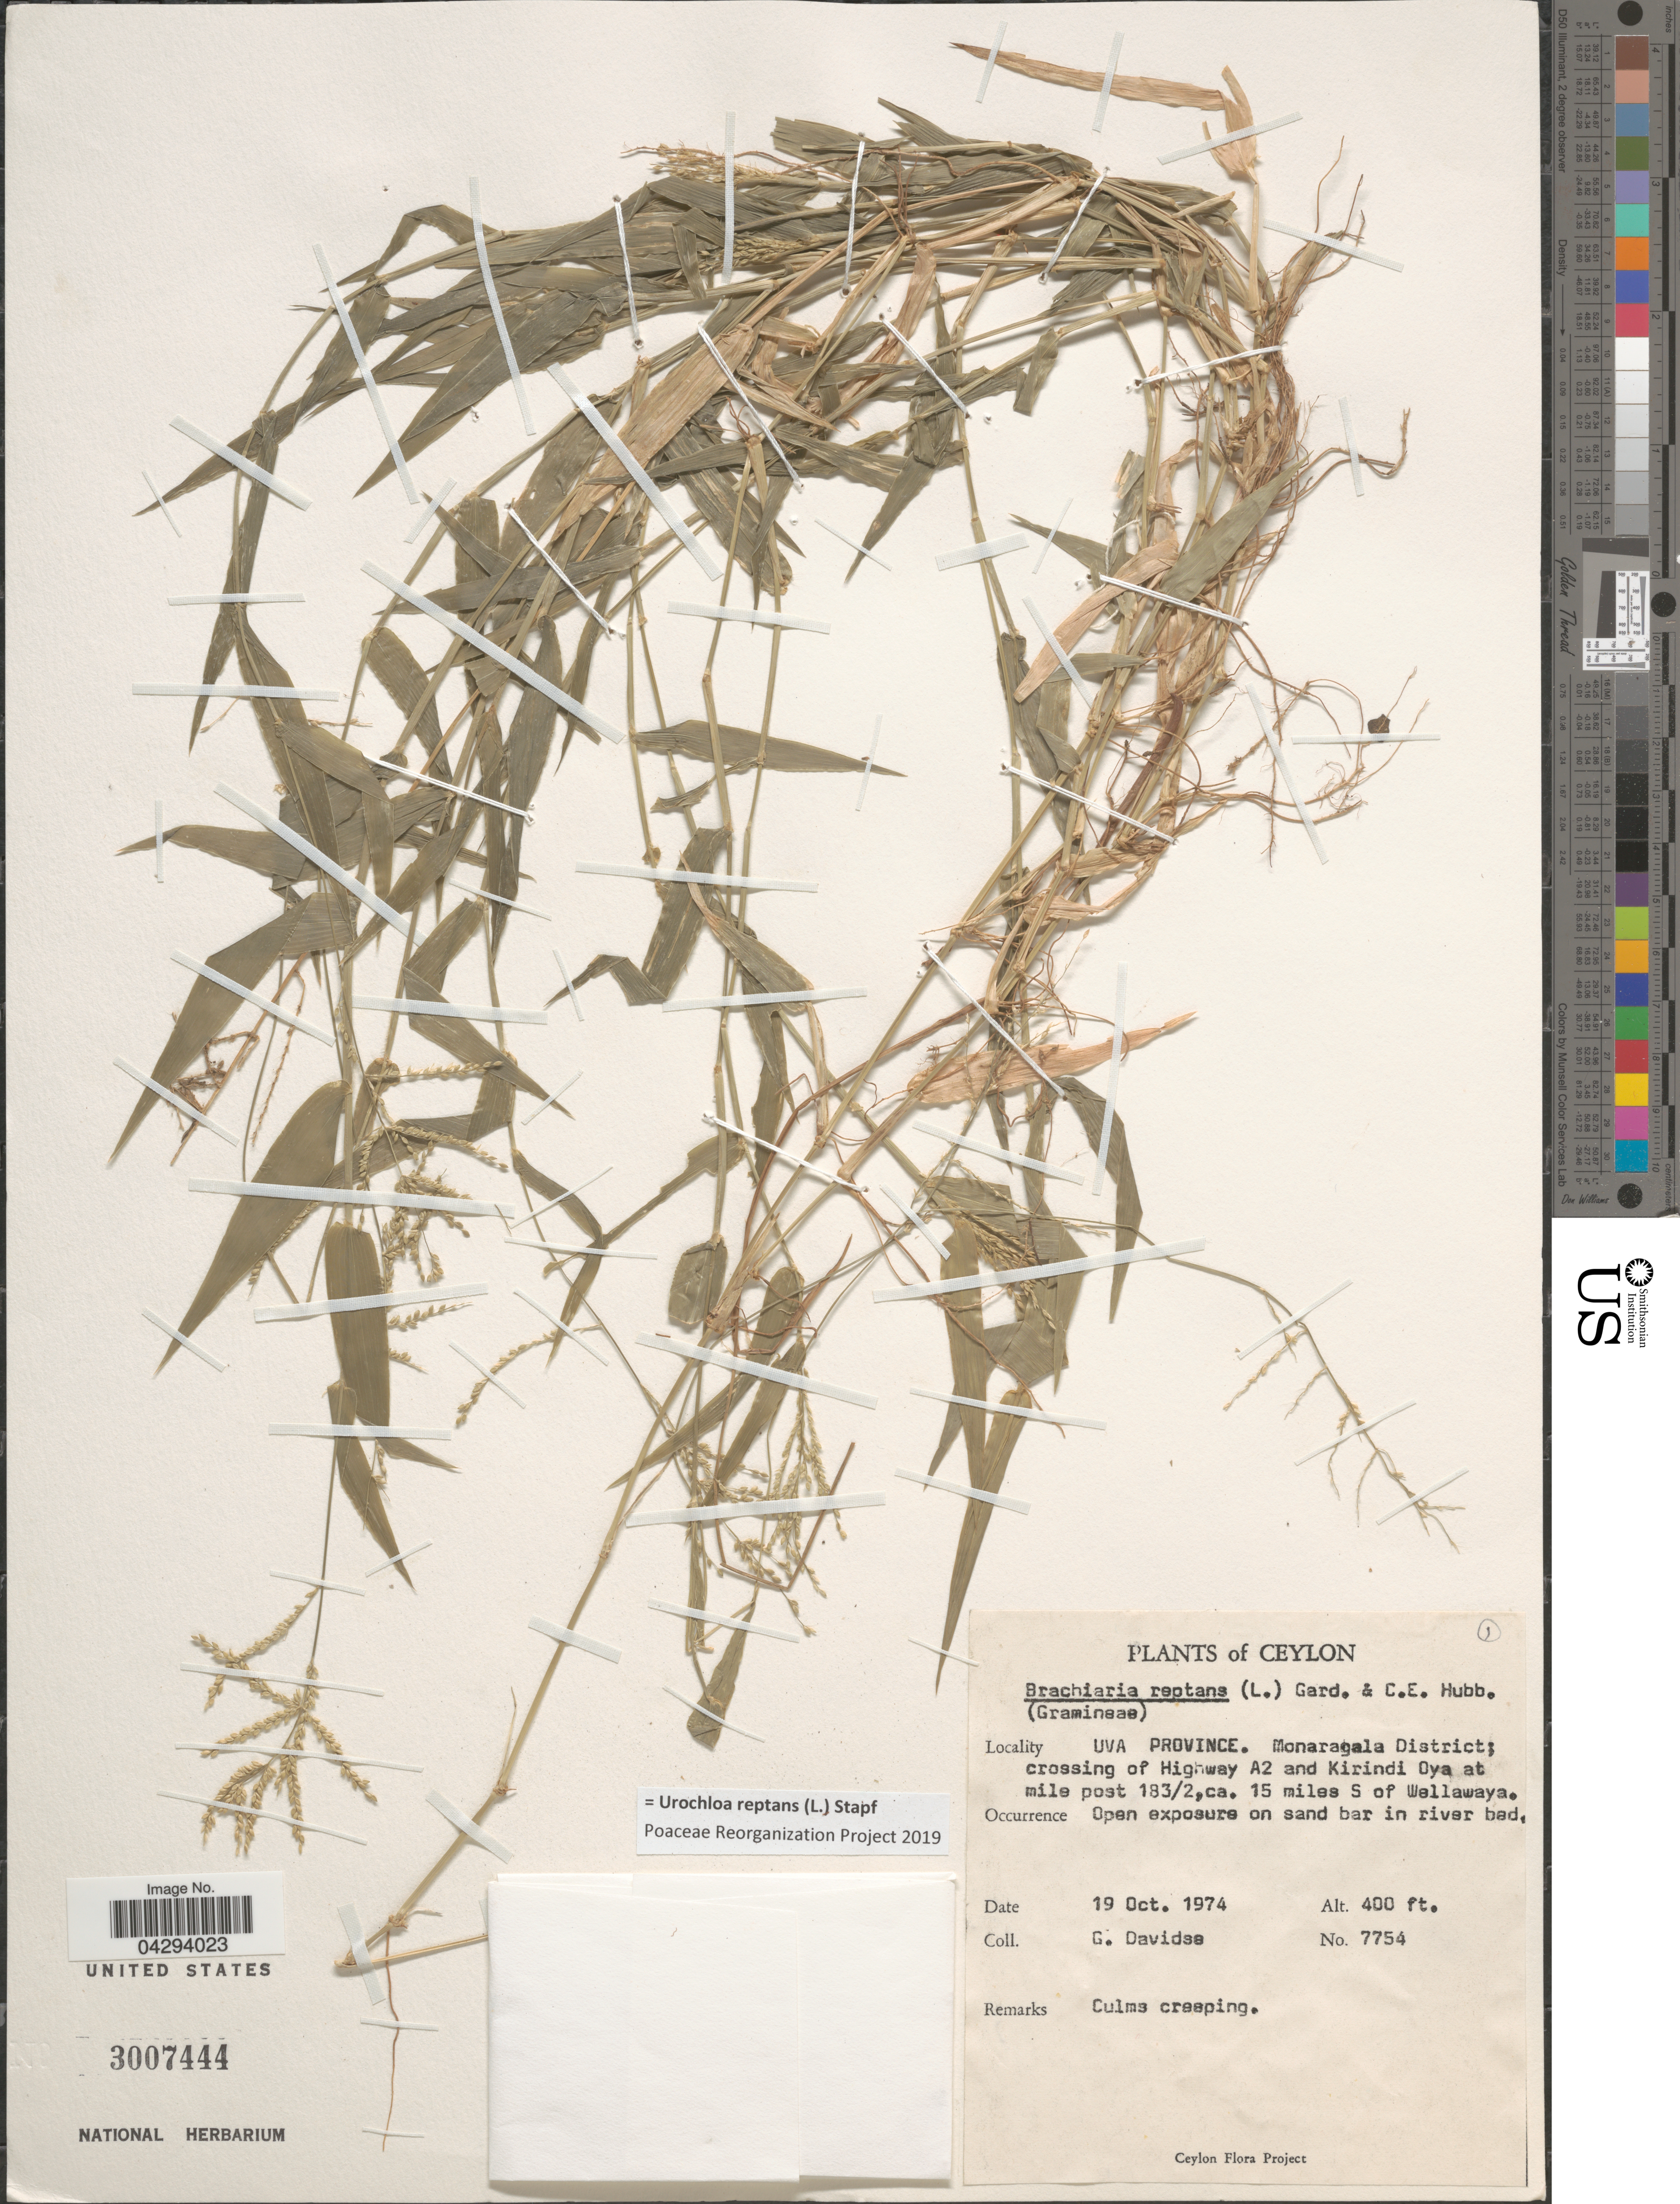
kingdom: Plantae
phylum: Tracheophyta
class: Liliopsida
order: Poales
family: Poaceae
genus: Urochloa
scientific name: Urochloa reptans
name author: (L.) Stapf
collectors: G. Davidse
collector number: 7754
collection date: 1974-10-19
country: Sri Lanka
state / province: Uva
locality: Ceylon. Monaragala District; crossing of Highway A2 and Kirindi Oya at mile oost 183/2, ca. 15 miles S of Wallawaya.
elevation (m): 122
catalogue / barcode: US 3007444